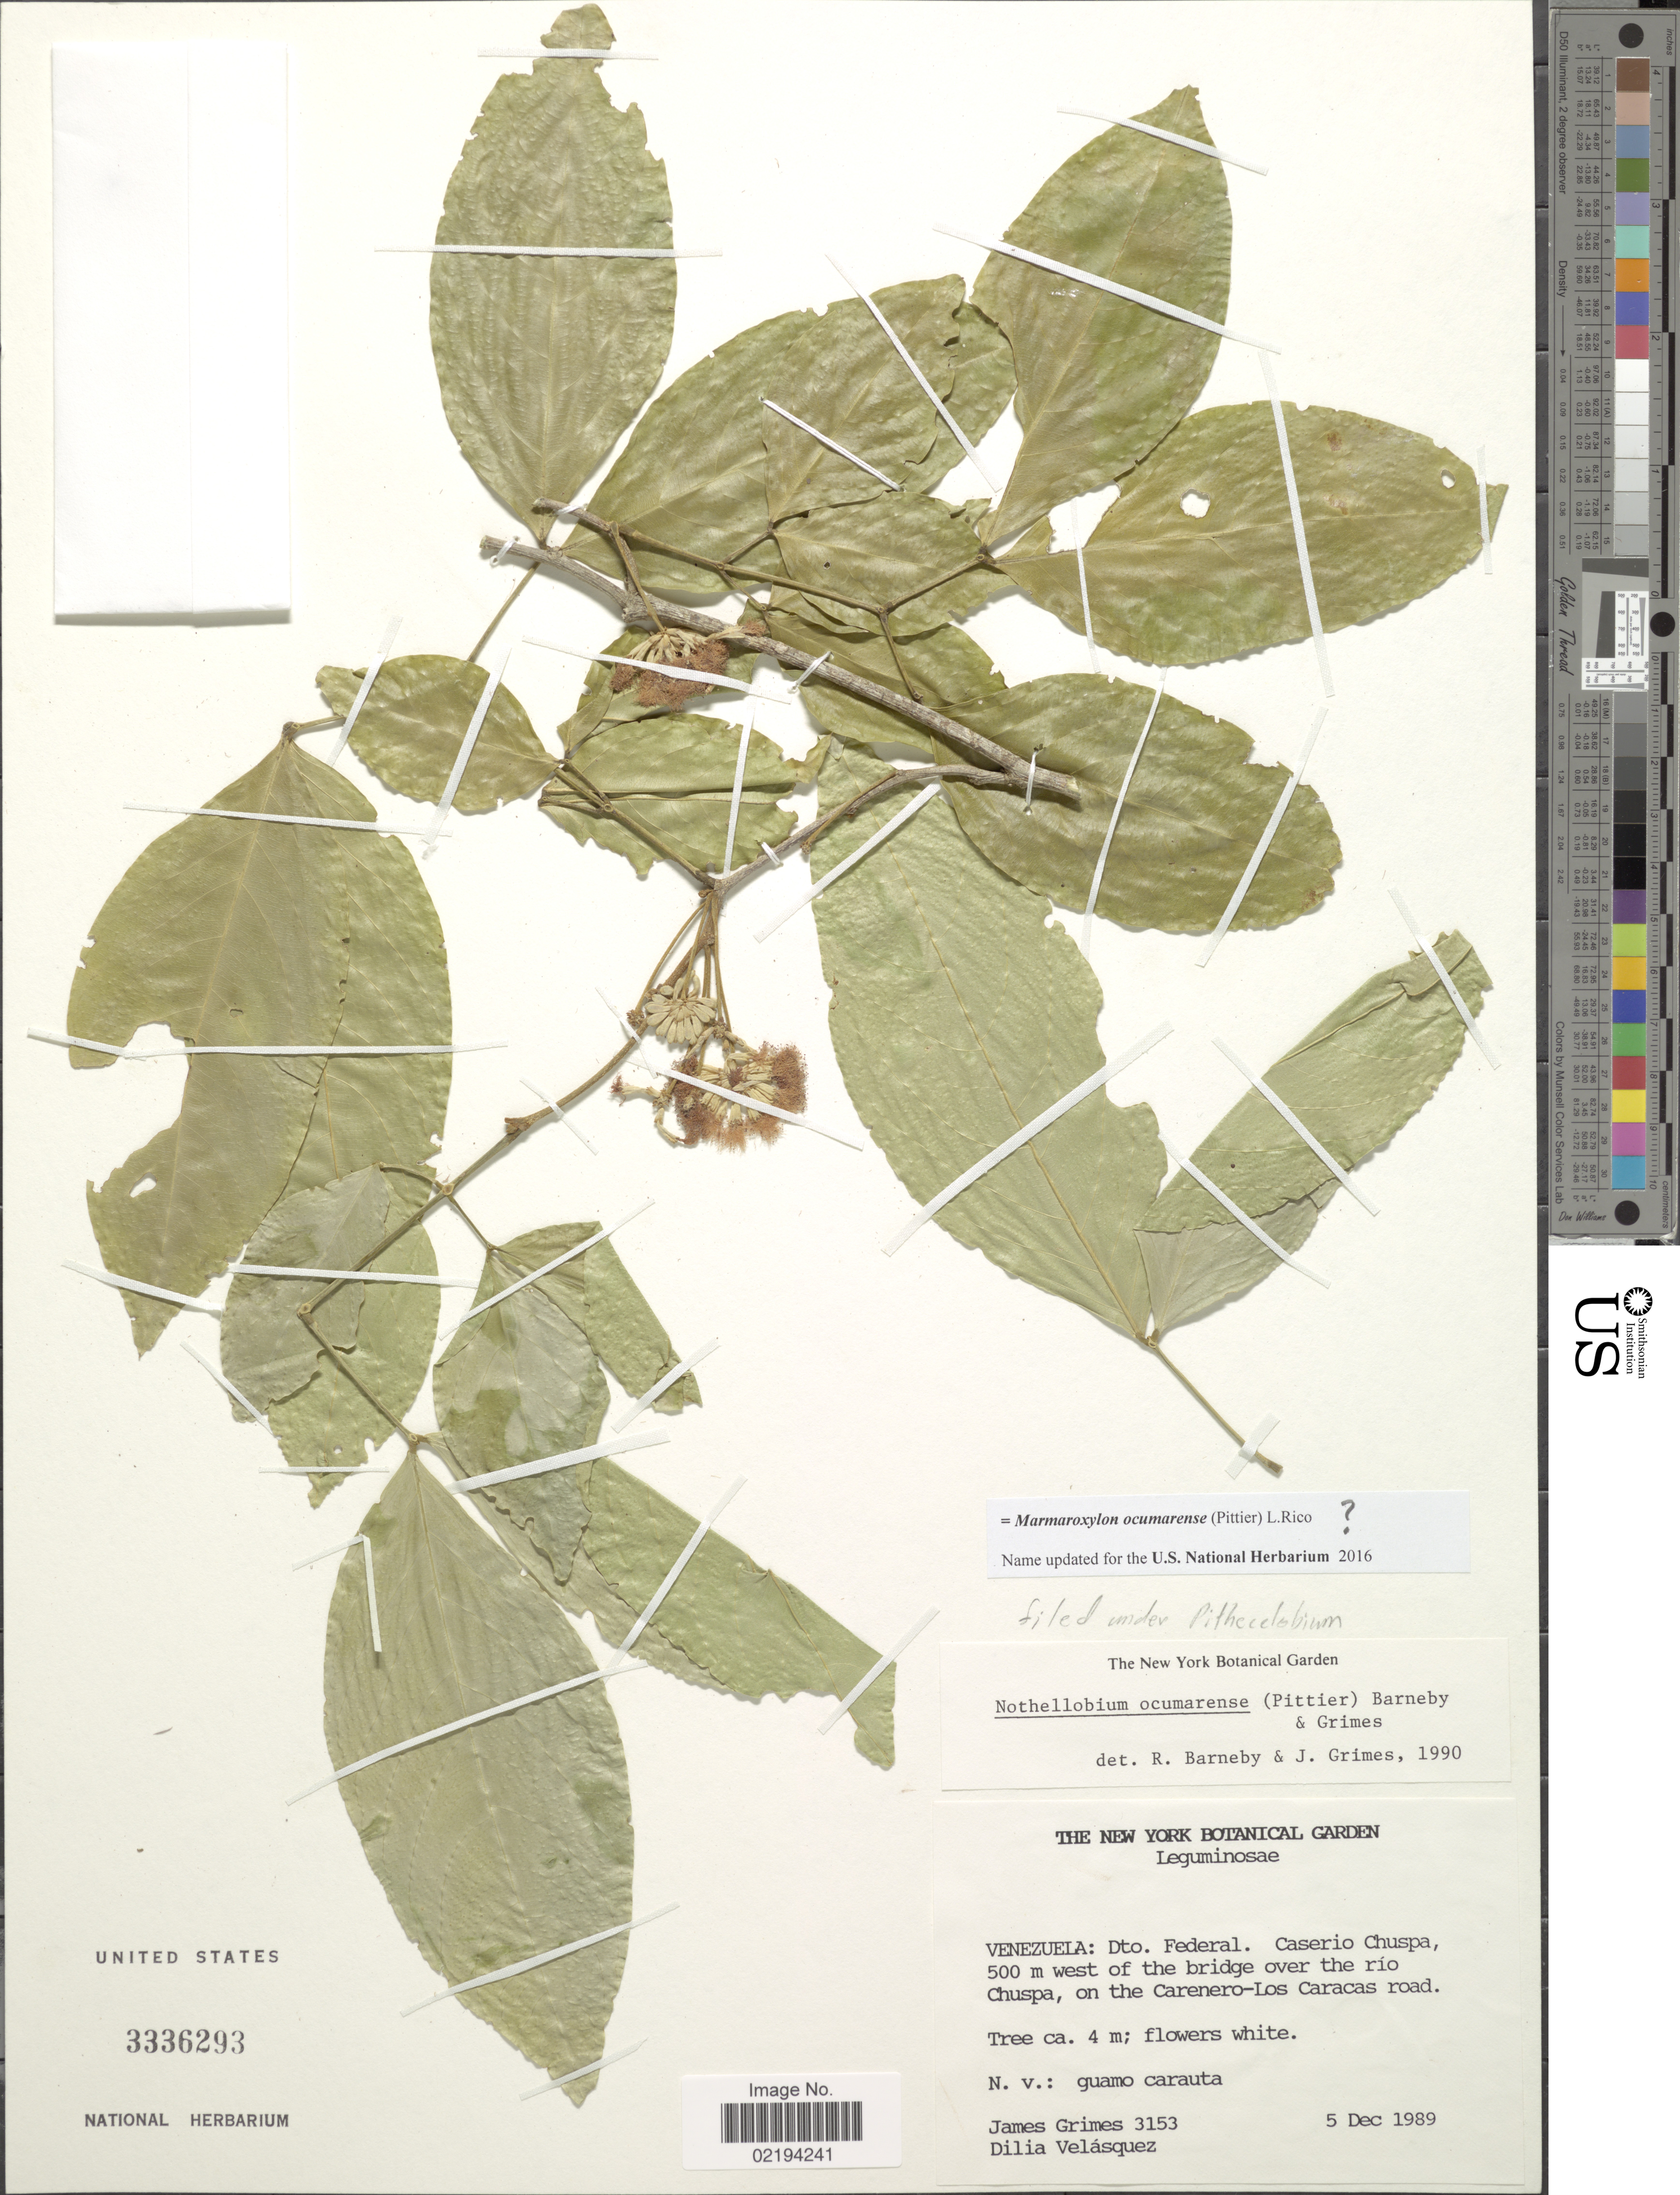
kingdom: Plantae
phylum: Tracheophyta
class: Magnoliopsida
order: Fabales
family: Fabaceae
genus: Zygia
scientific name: Zygia ocumarensis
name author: (Pittier) Barneby & J.W. Grimes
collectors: J. W. Grimes & D. Velásquez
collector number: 3153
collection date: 1989-12-05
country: Venezuela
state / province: Distrito Federal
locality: Caserio Chuspa, 500 m west of the bridge over the rio Chuspa, on the Carenero-Los Caracas road.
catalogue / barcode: US 3336293